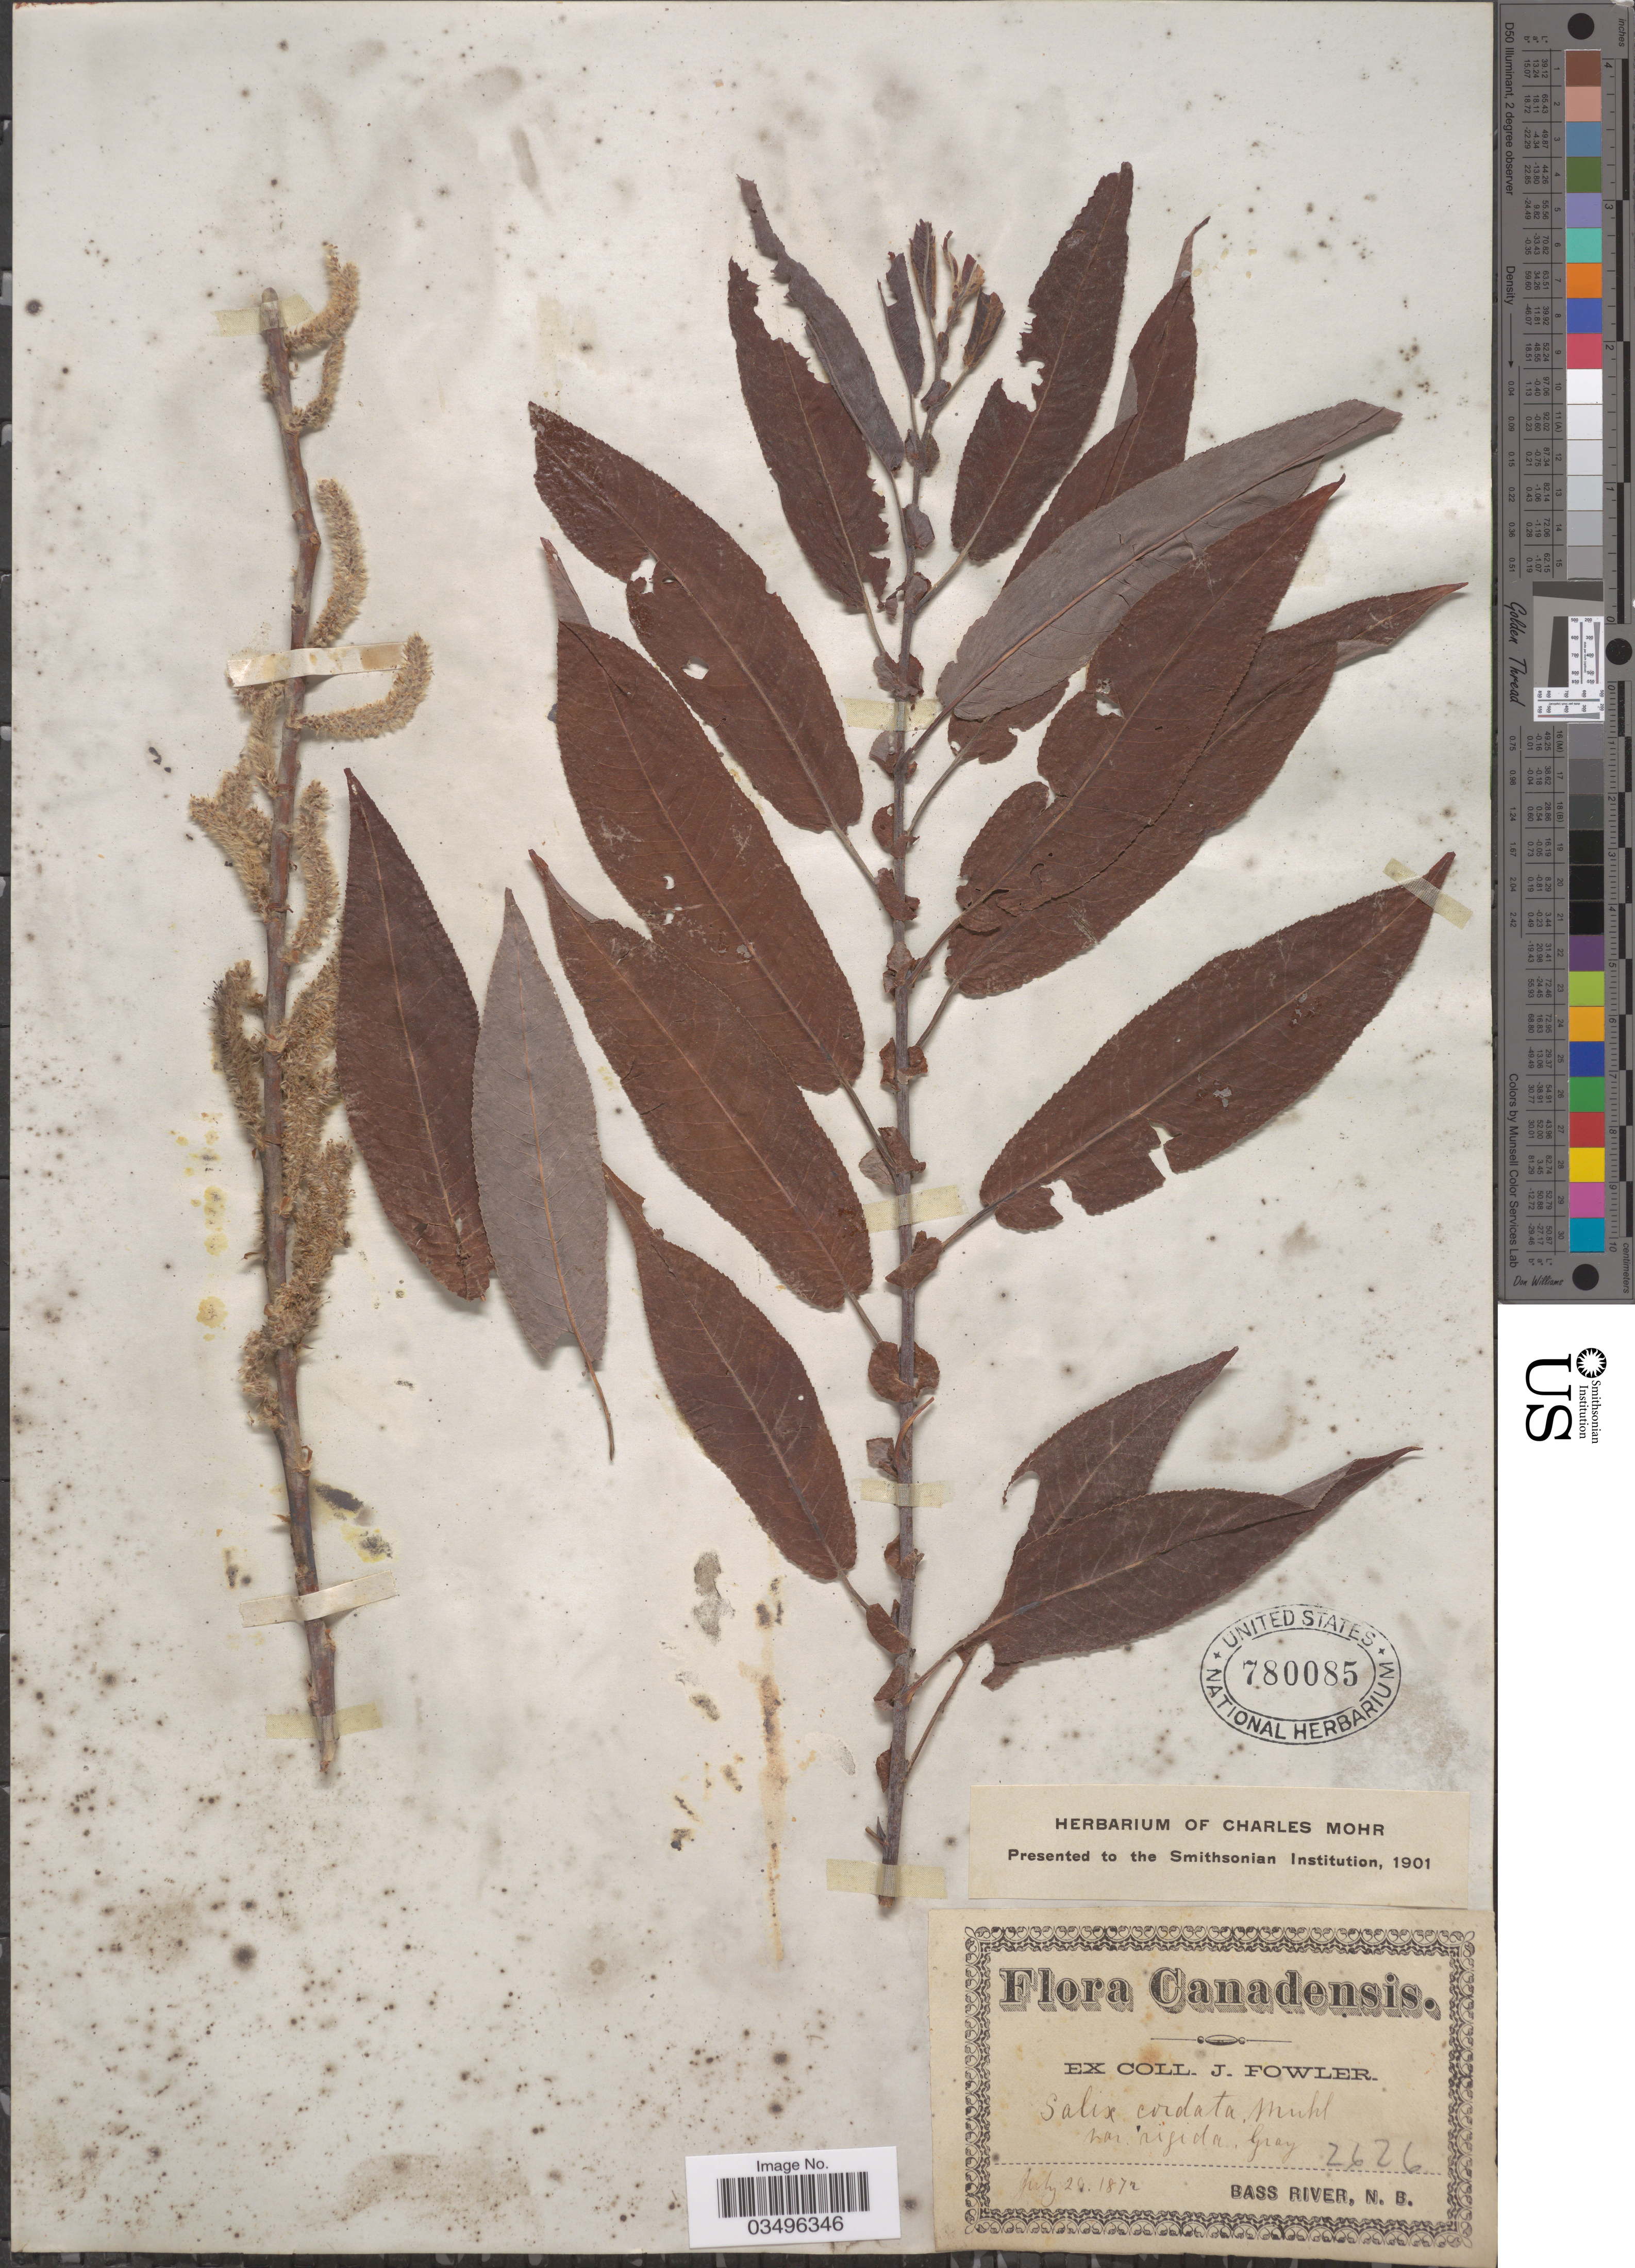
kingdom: Plantae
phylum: Tracheophyta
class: Magnoliopsida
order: Malpighiales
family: Salicaceae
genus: Salix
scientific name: Salix cordata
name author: Michx.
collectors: J. Fowler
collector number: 2626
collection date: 1872-07-20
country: Canada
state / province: New Brunswick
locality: Bass River.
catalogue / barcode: US 780085